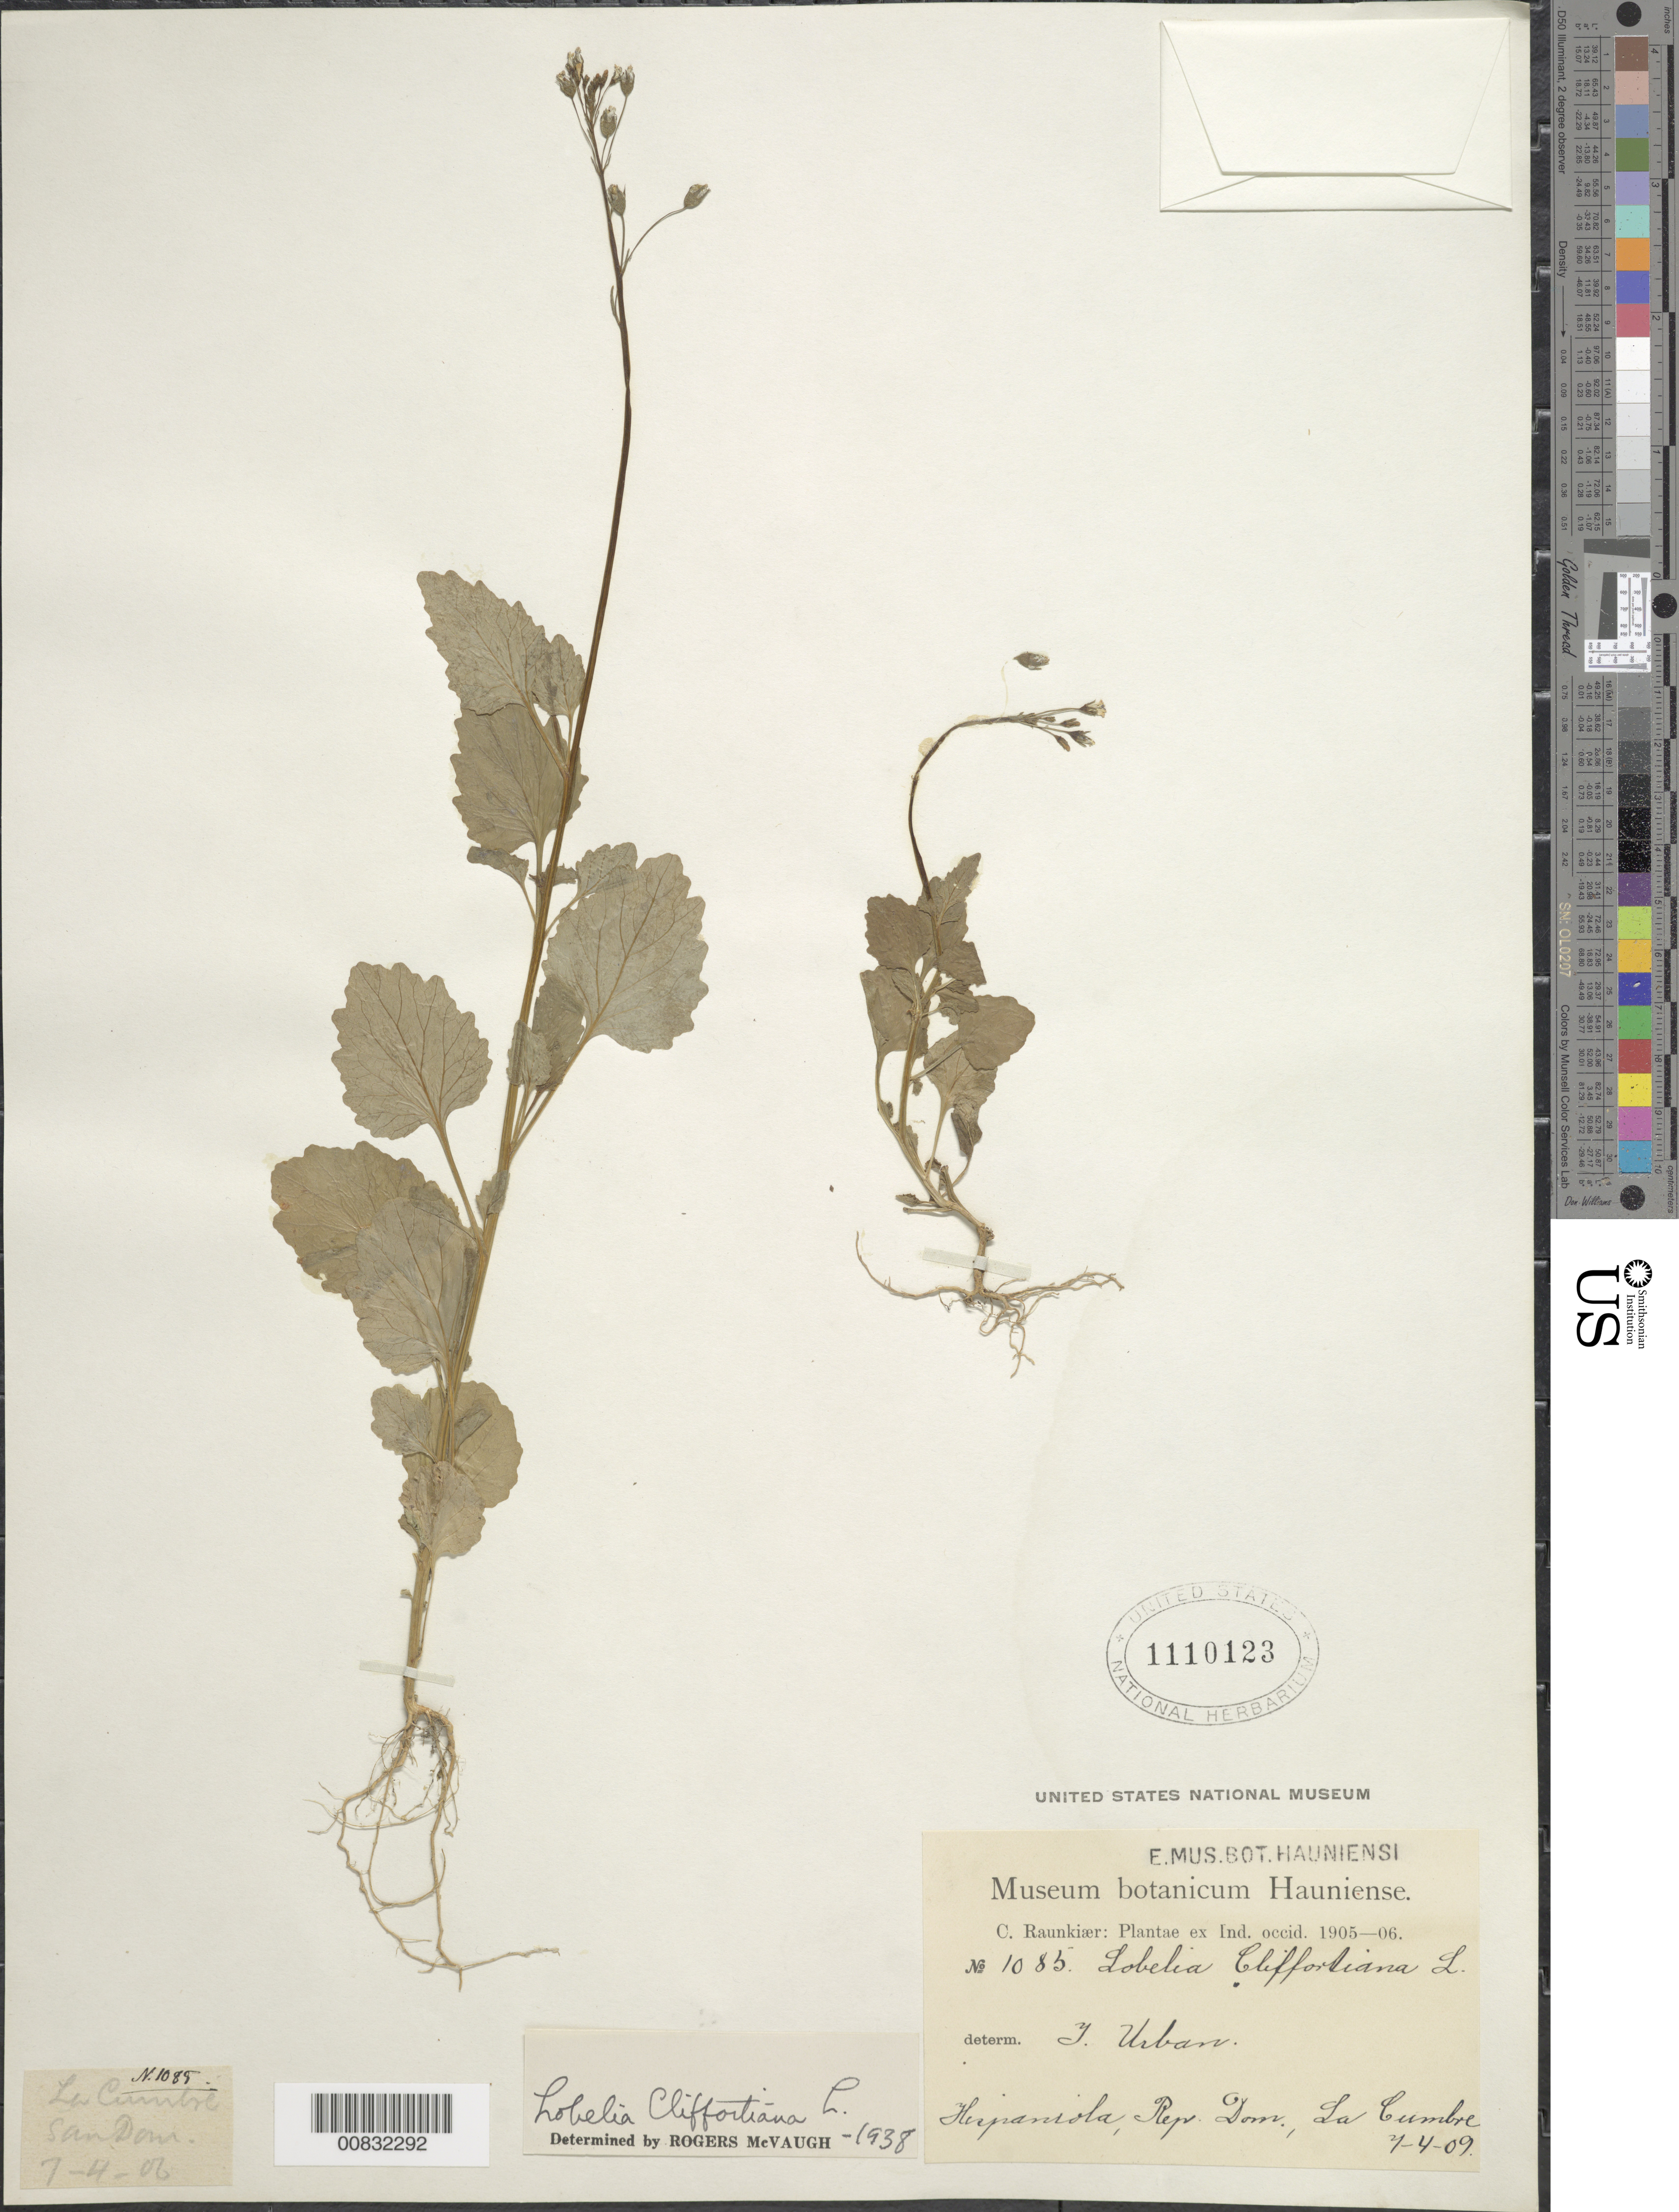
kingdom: Plantae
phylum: Tracheophyta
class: Magnoliopsida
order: Asterales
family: Campanulaceae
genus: Lobelia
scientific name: Lobelia cliffortiana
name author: L.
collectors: C. C. Raunkiaer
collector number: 1085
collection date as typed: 04 Apr 1906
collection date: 1906-04-04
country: Dominican Republic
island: Hispaniola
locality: La Cumbre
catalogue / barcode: US 1110123